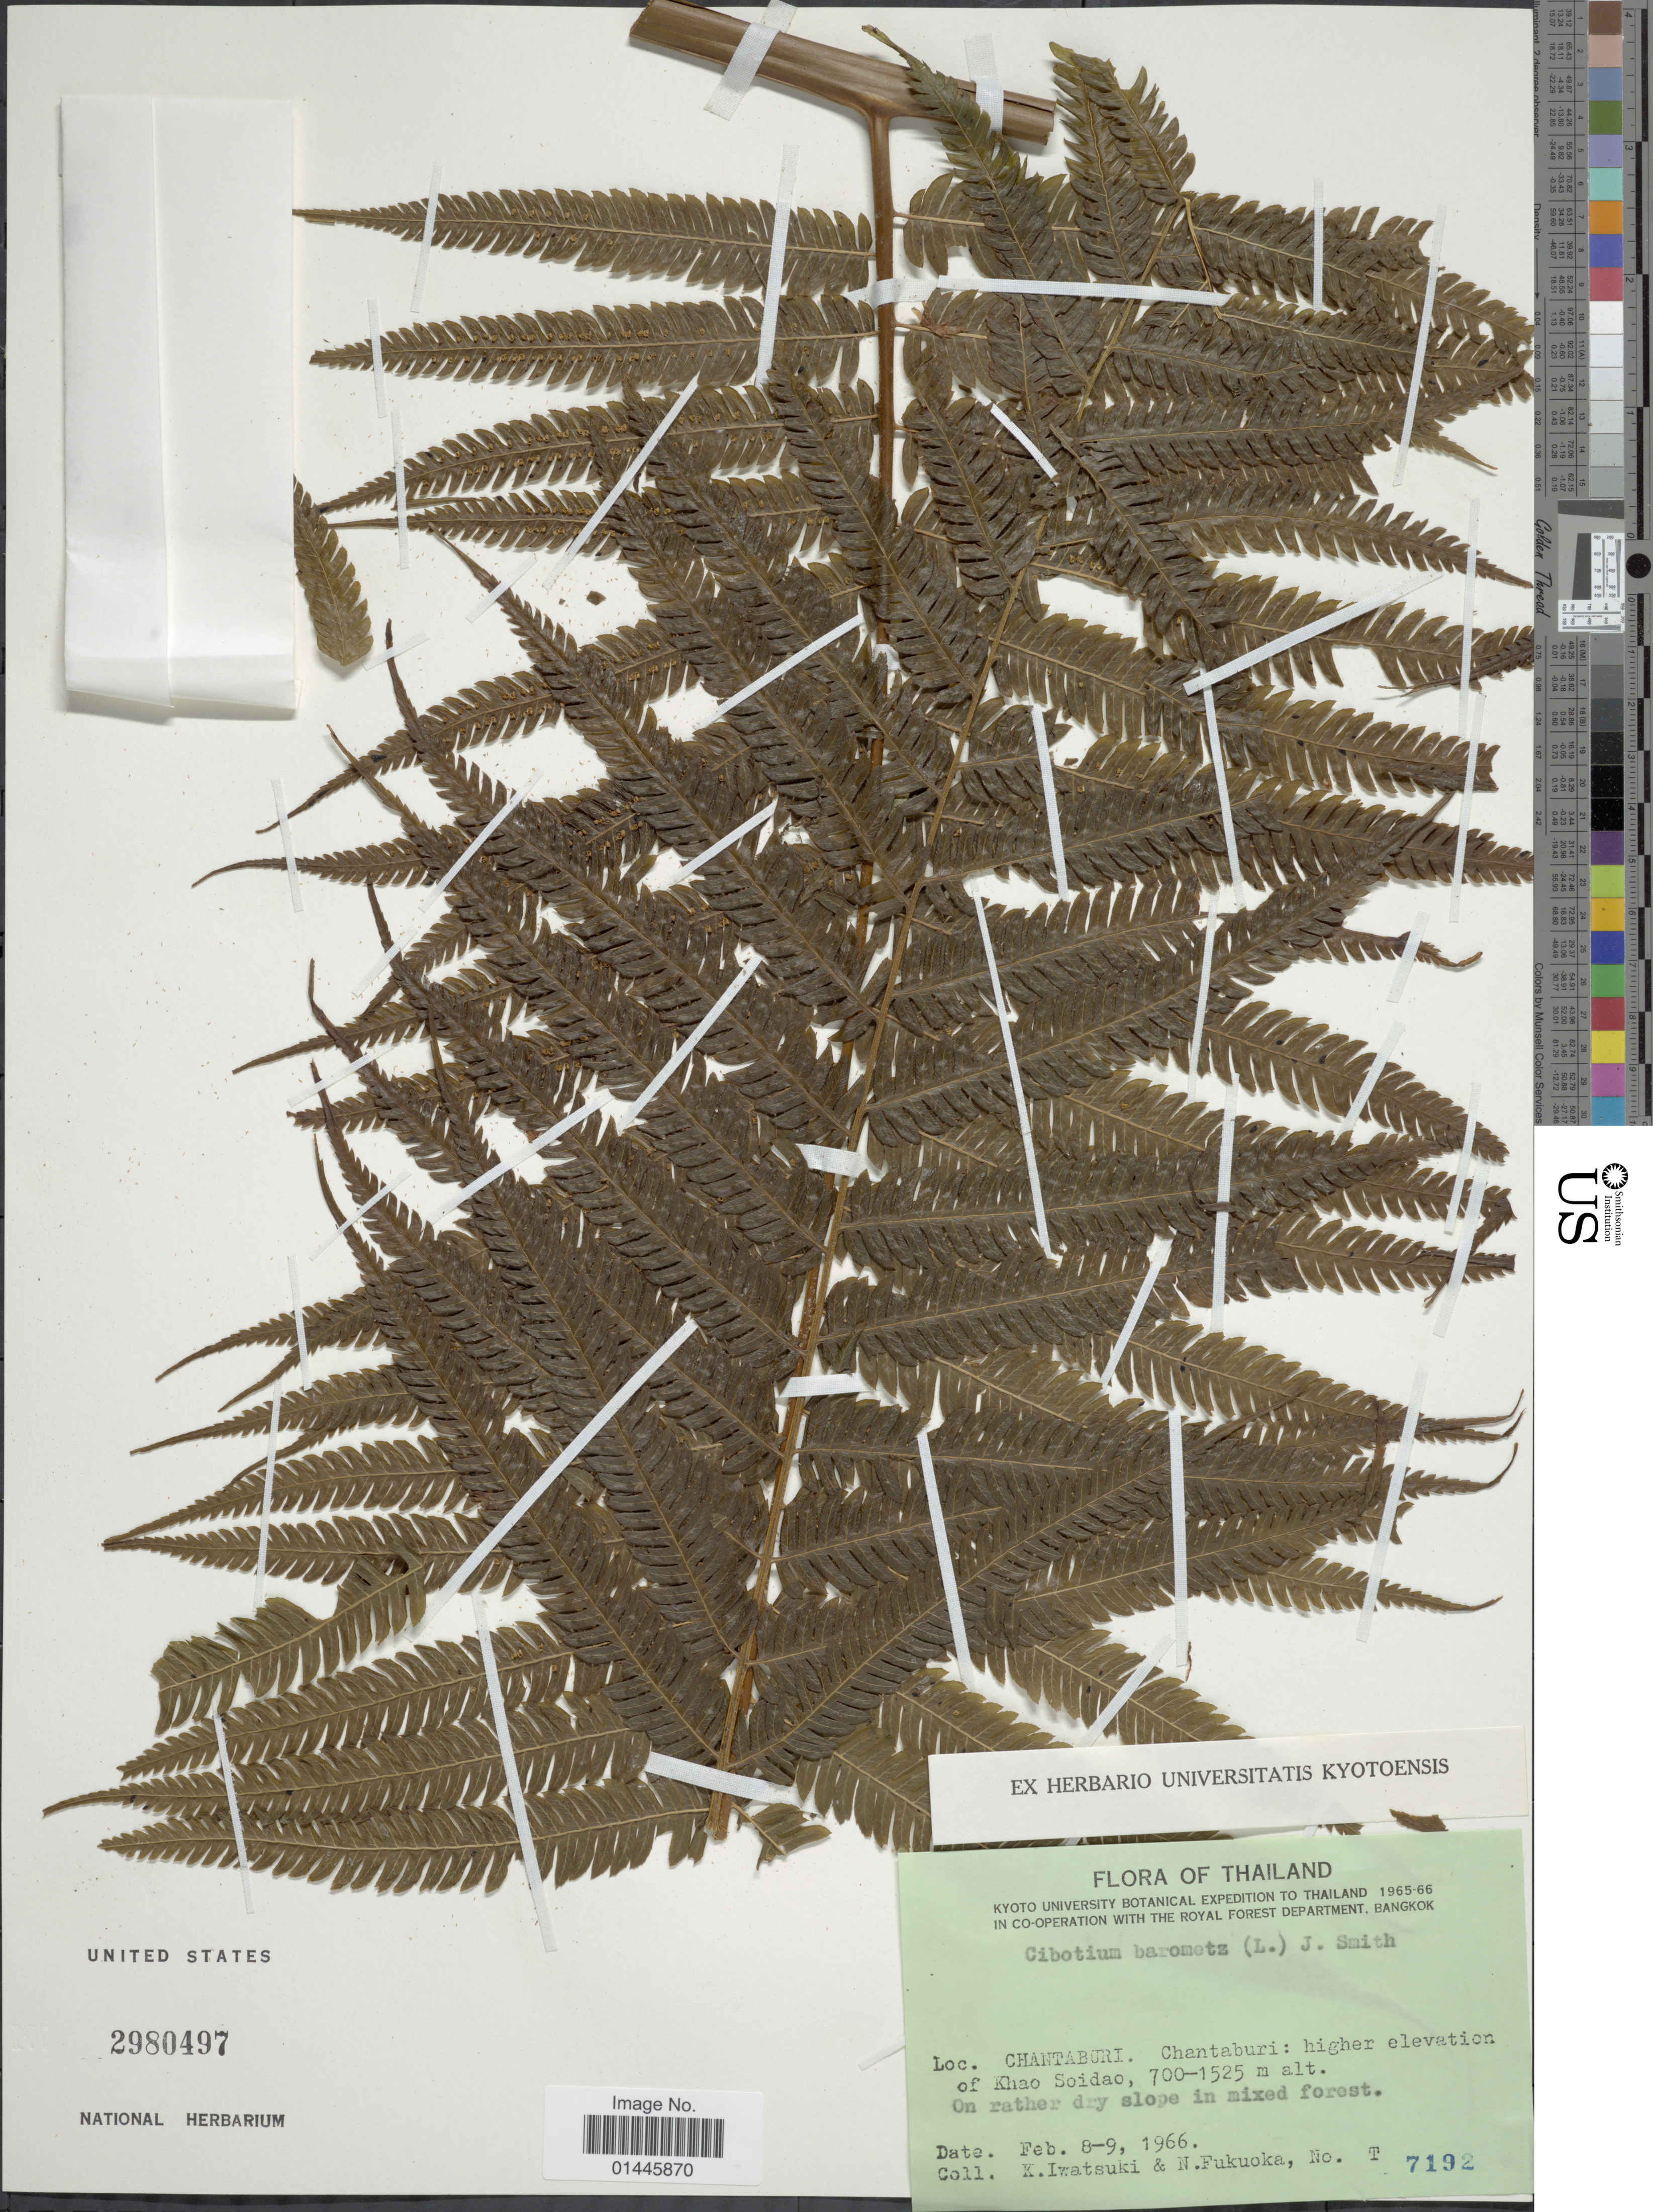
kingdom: Plantae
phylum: Tracheophyta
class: Polypodiopsida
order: Cyatheales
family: Cibotiaceae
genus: Cibotium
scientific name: Cibotium barometz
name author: (L.) J. Sm.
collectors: K. Iwatsuki & N. Fukuoka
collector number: T 7192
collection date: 1966-02-08/1966-02-09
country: Thailand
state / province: Chanthaburi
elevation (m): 700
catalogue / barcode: US 2980497